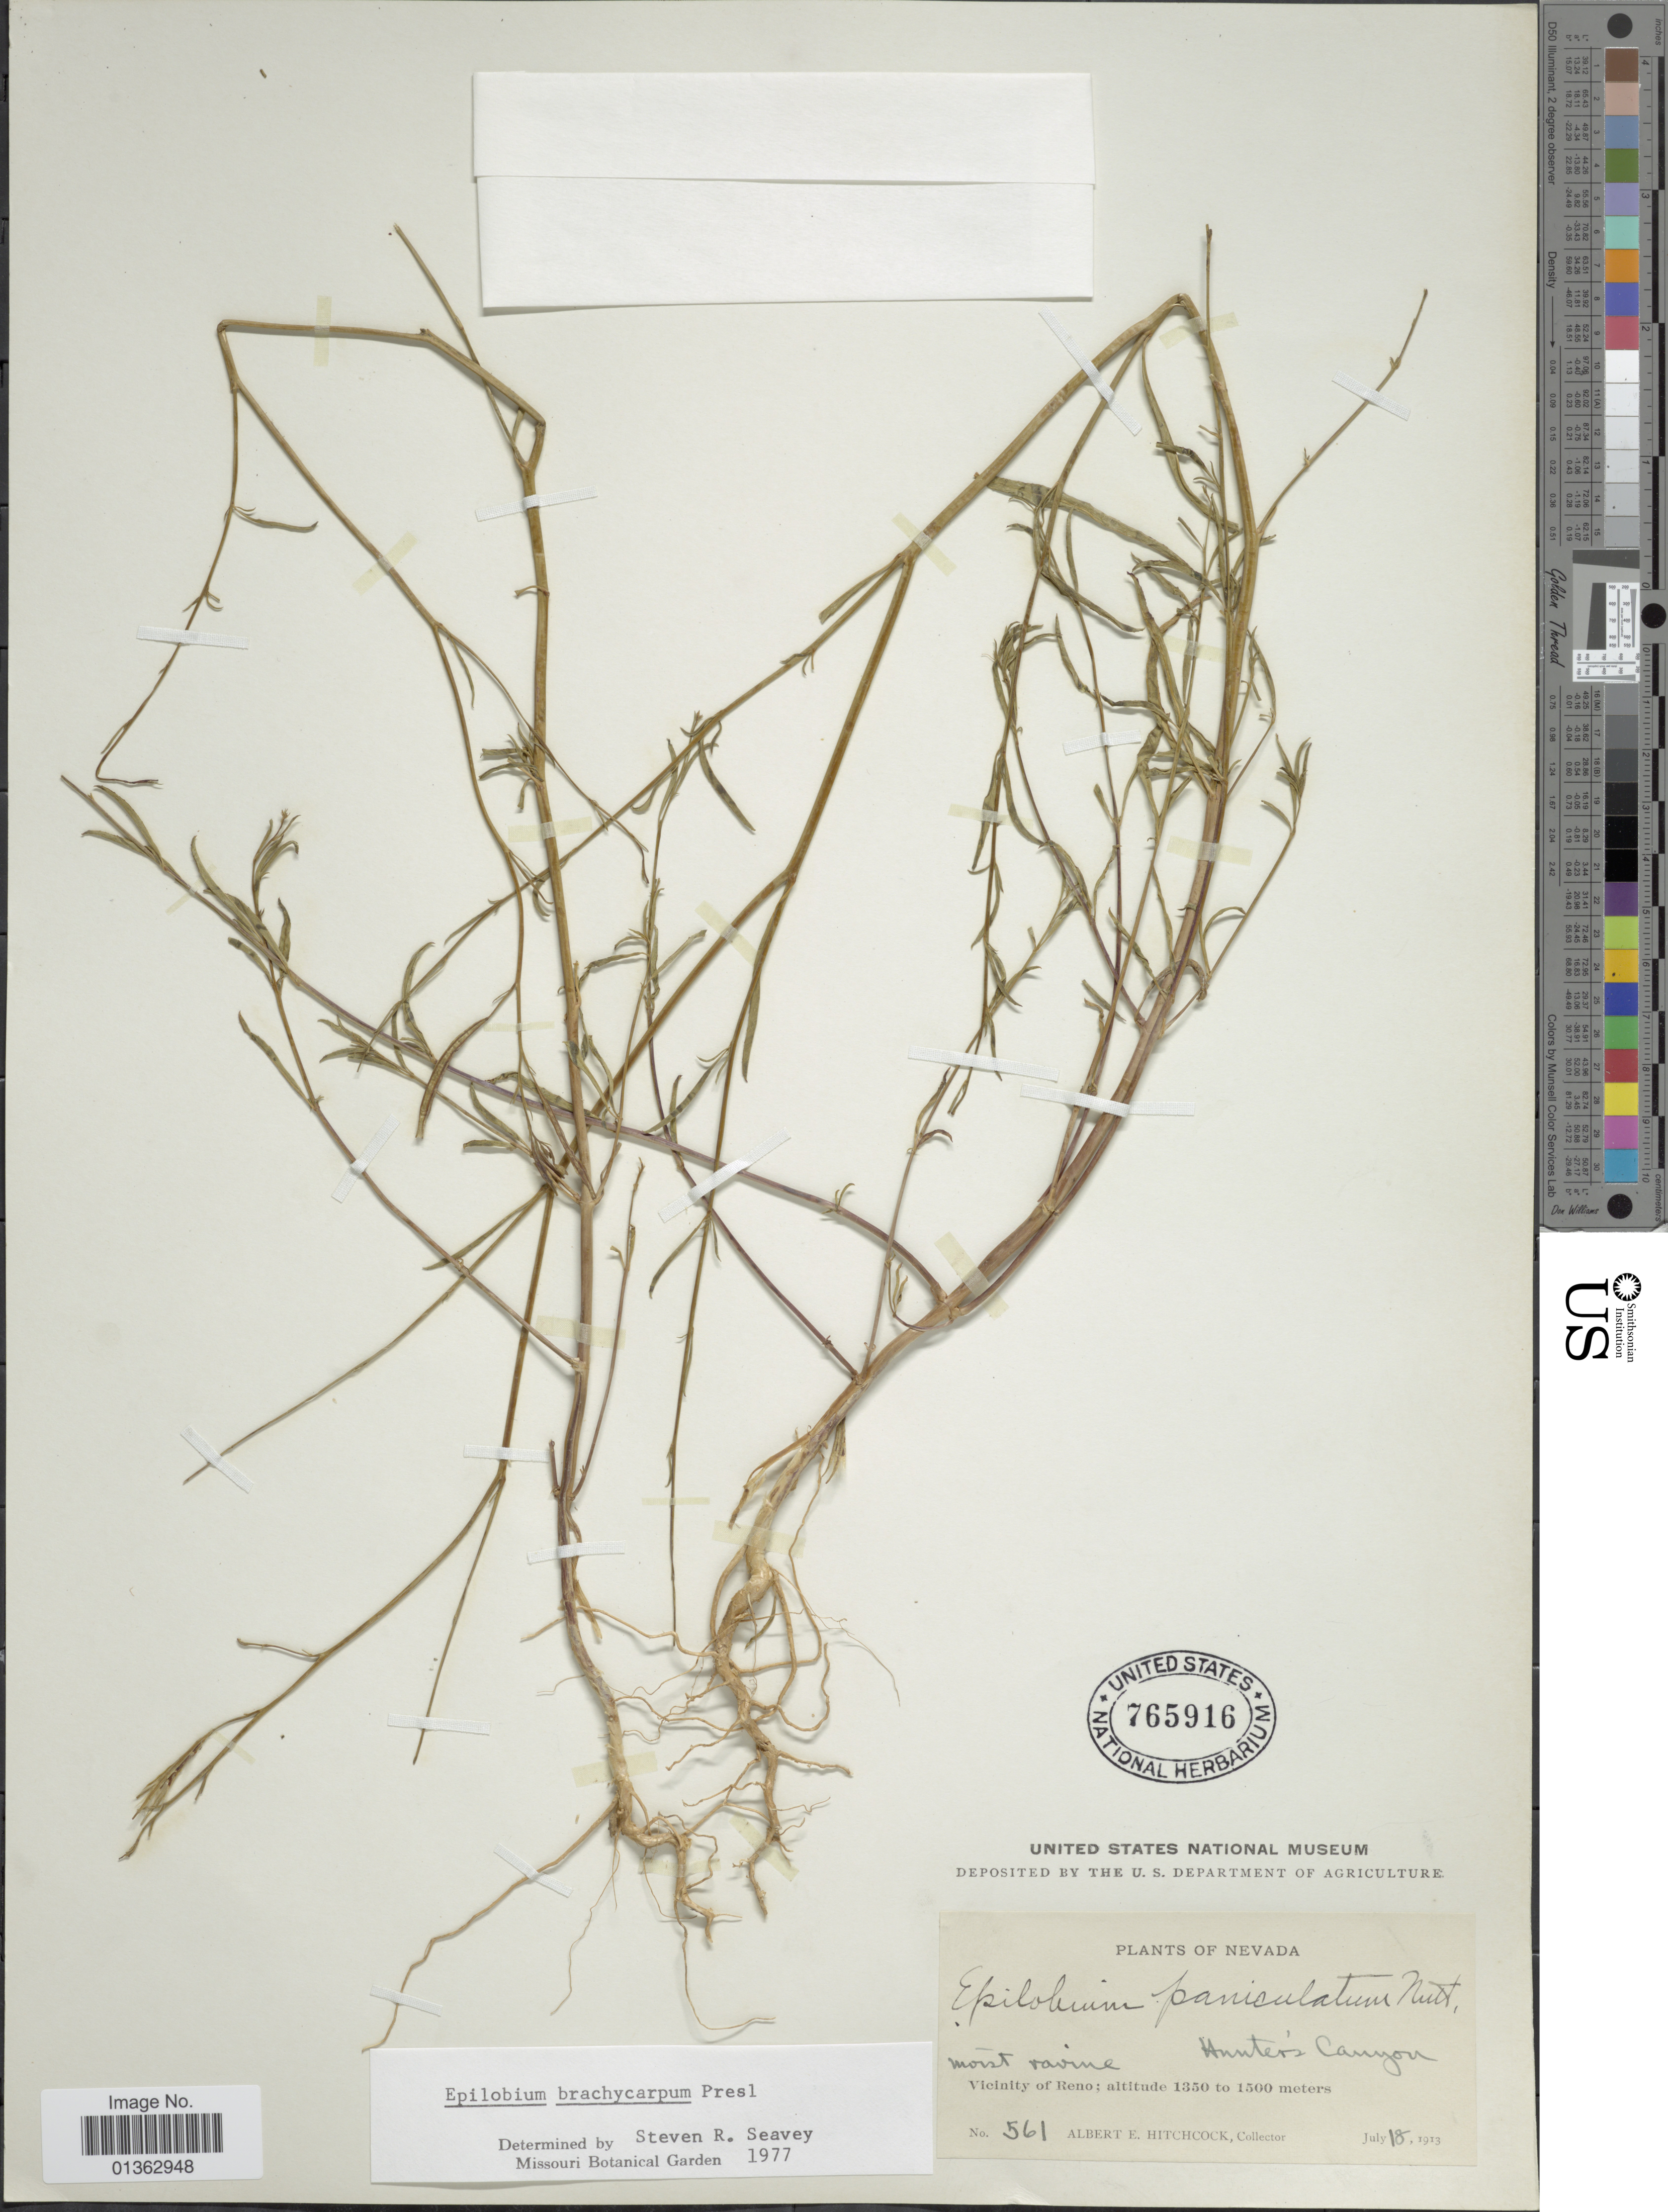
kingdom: Plantae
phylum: Tracheophyta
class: Magnoliopsida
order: Myrtales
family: Onagraceae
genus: Epilobium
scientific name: Epilobium brachycarpum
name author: C. Presl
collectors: A. Hitchcock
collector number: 561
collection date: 1913-07-18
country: United States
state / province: Nevada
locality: Hunter's Canyon. Vicinity of Reno.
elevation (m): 1350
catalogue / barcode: US 765916